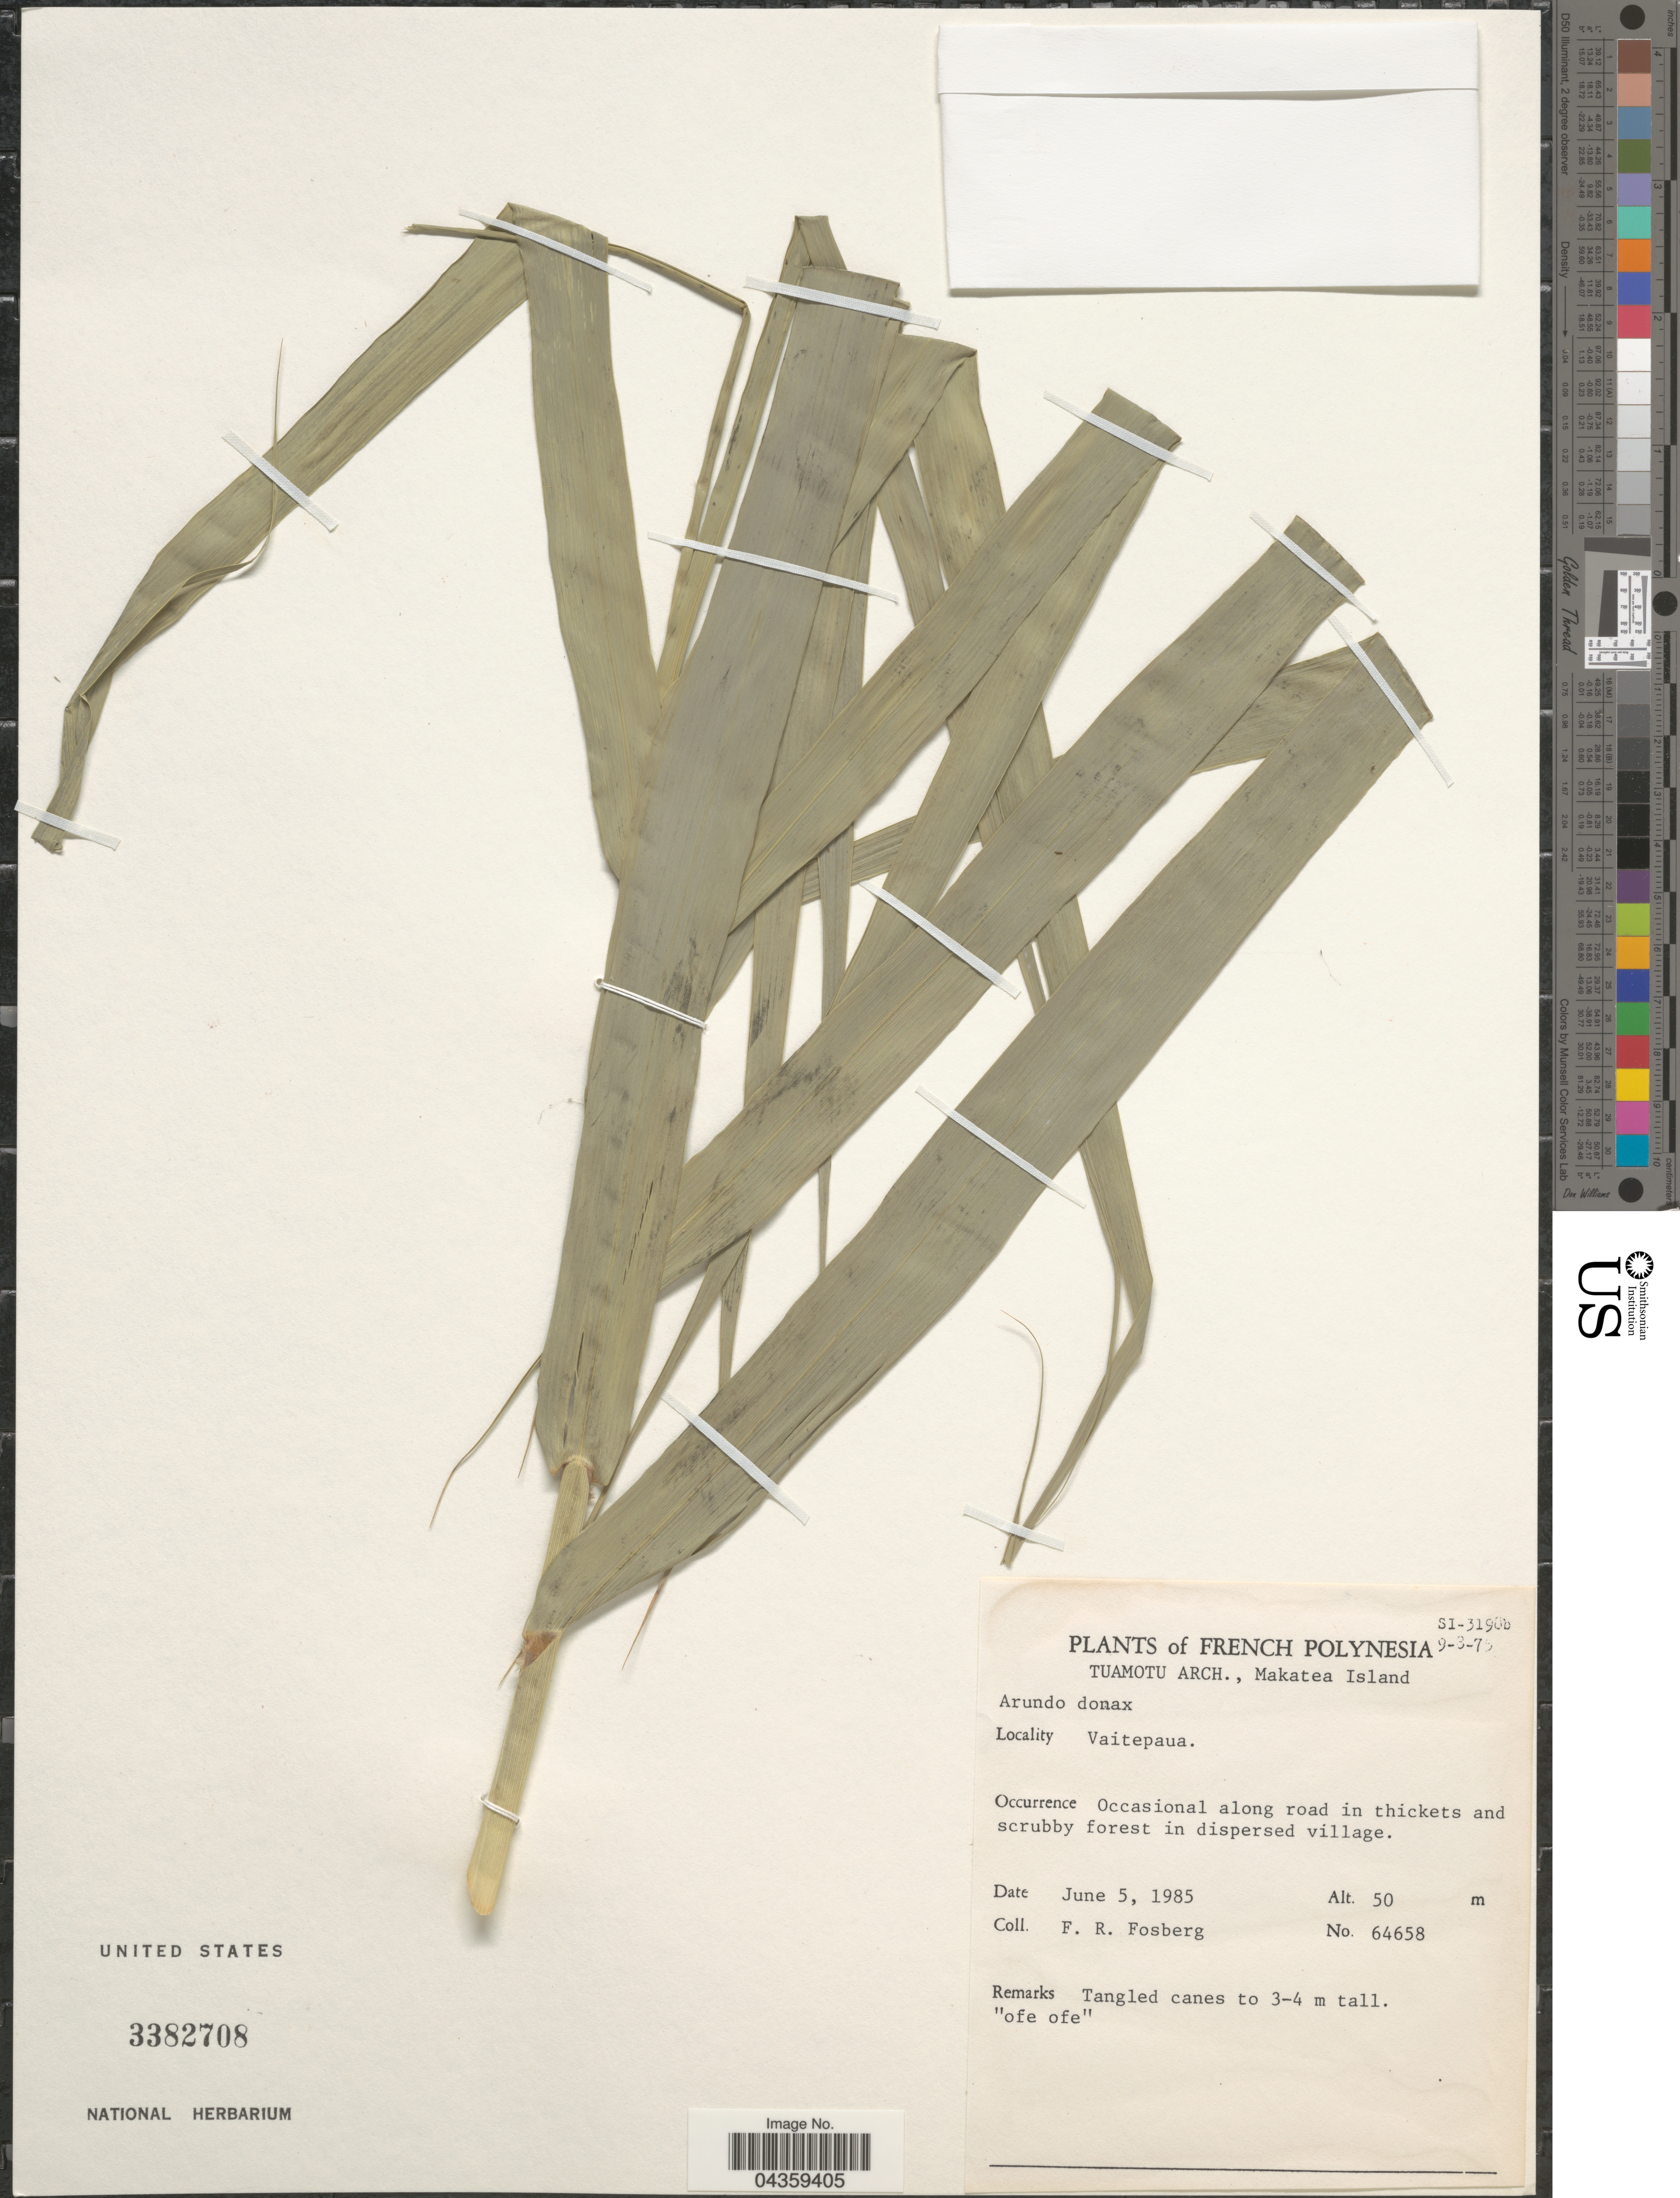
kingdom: Plantae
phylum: Tracheophyta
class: Liliopsida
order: Poales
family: Poaceae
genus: Arundo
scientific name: Arundo donax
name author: L.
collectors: F. R. Fosberg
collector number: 64658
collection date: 1985-06-05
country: French Polynesia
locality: Tuamotu Arch., Makatea Island. Vaitepaua.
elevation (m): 50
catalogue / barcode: US 3382708